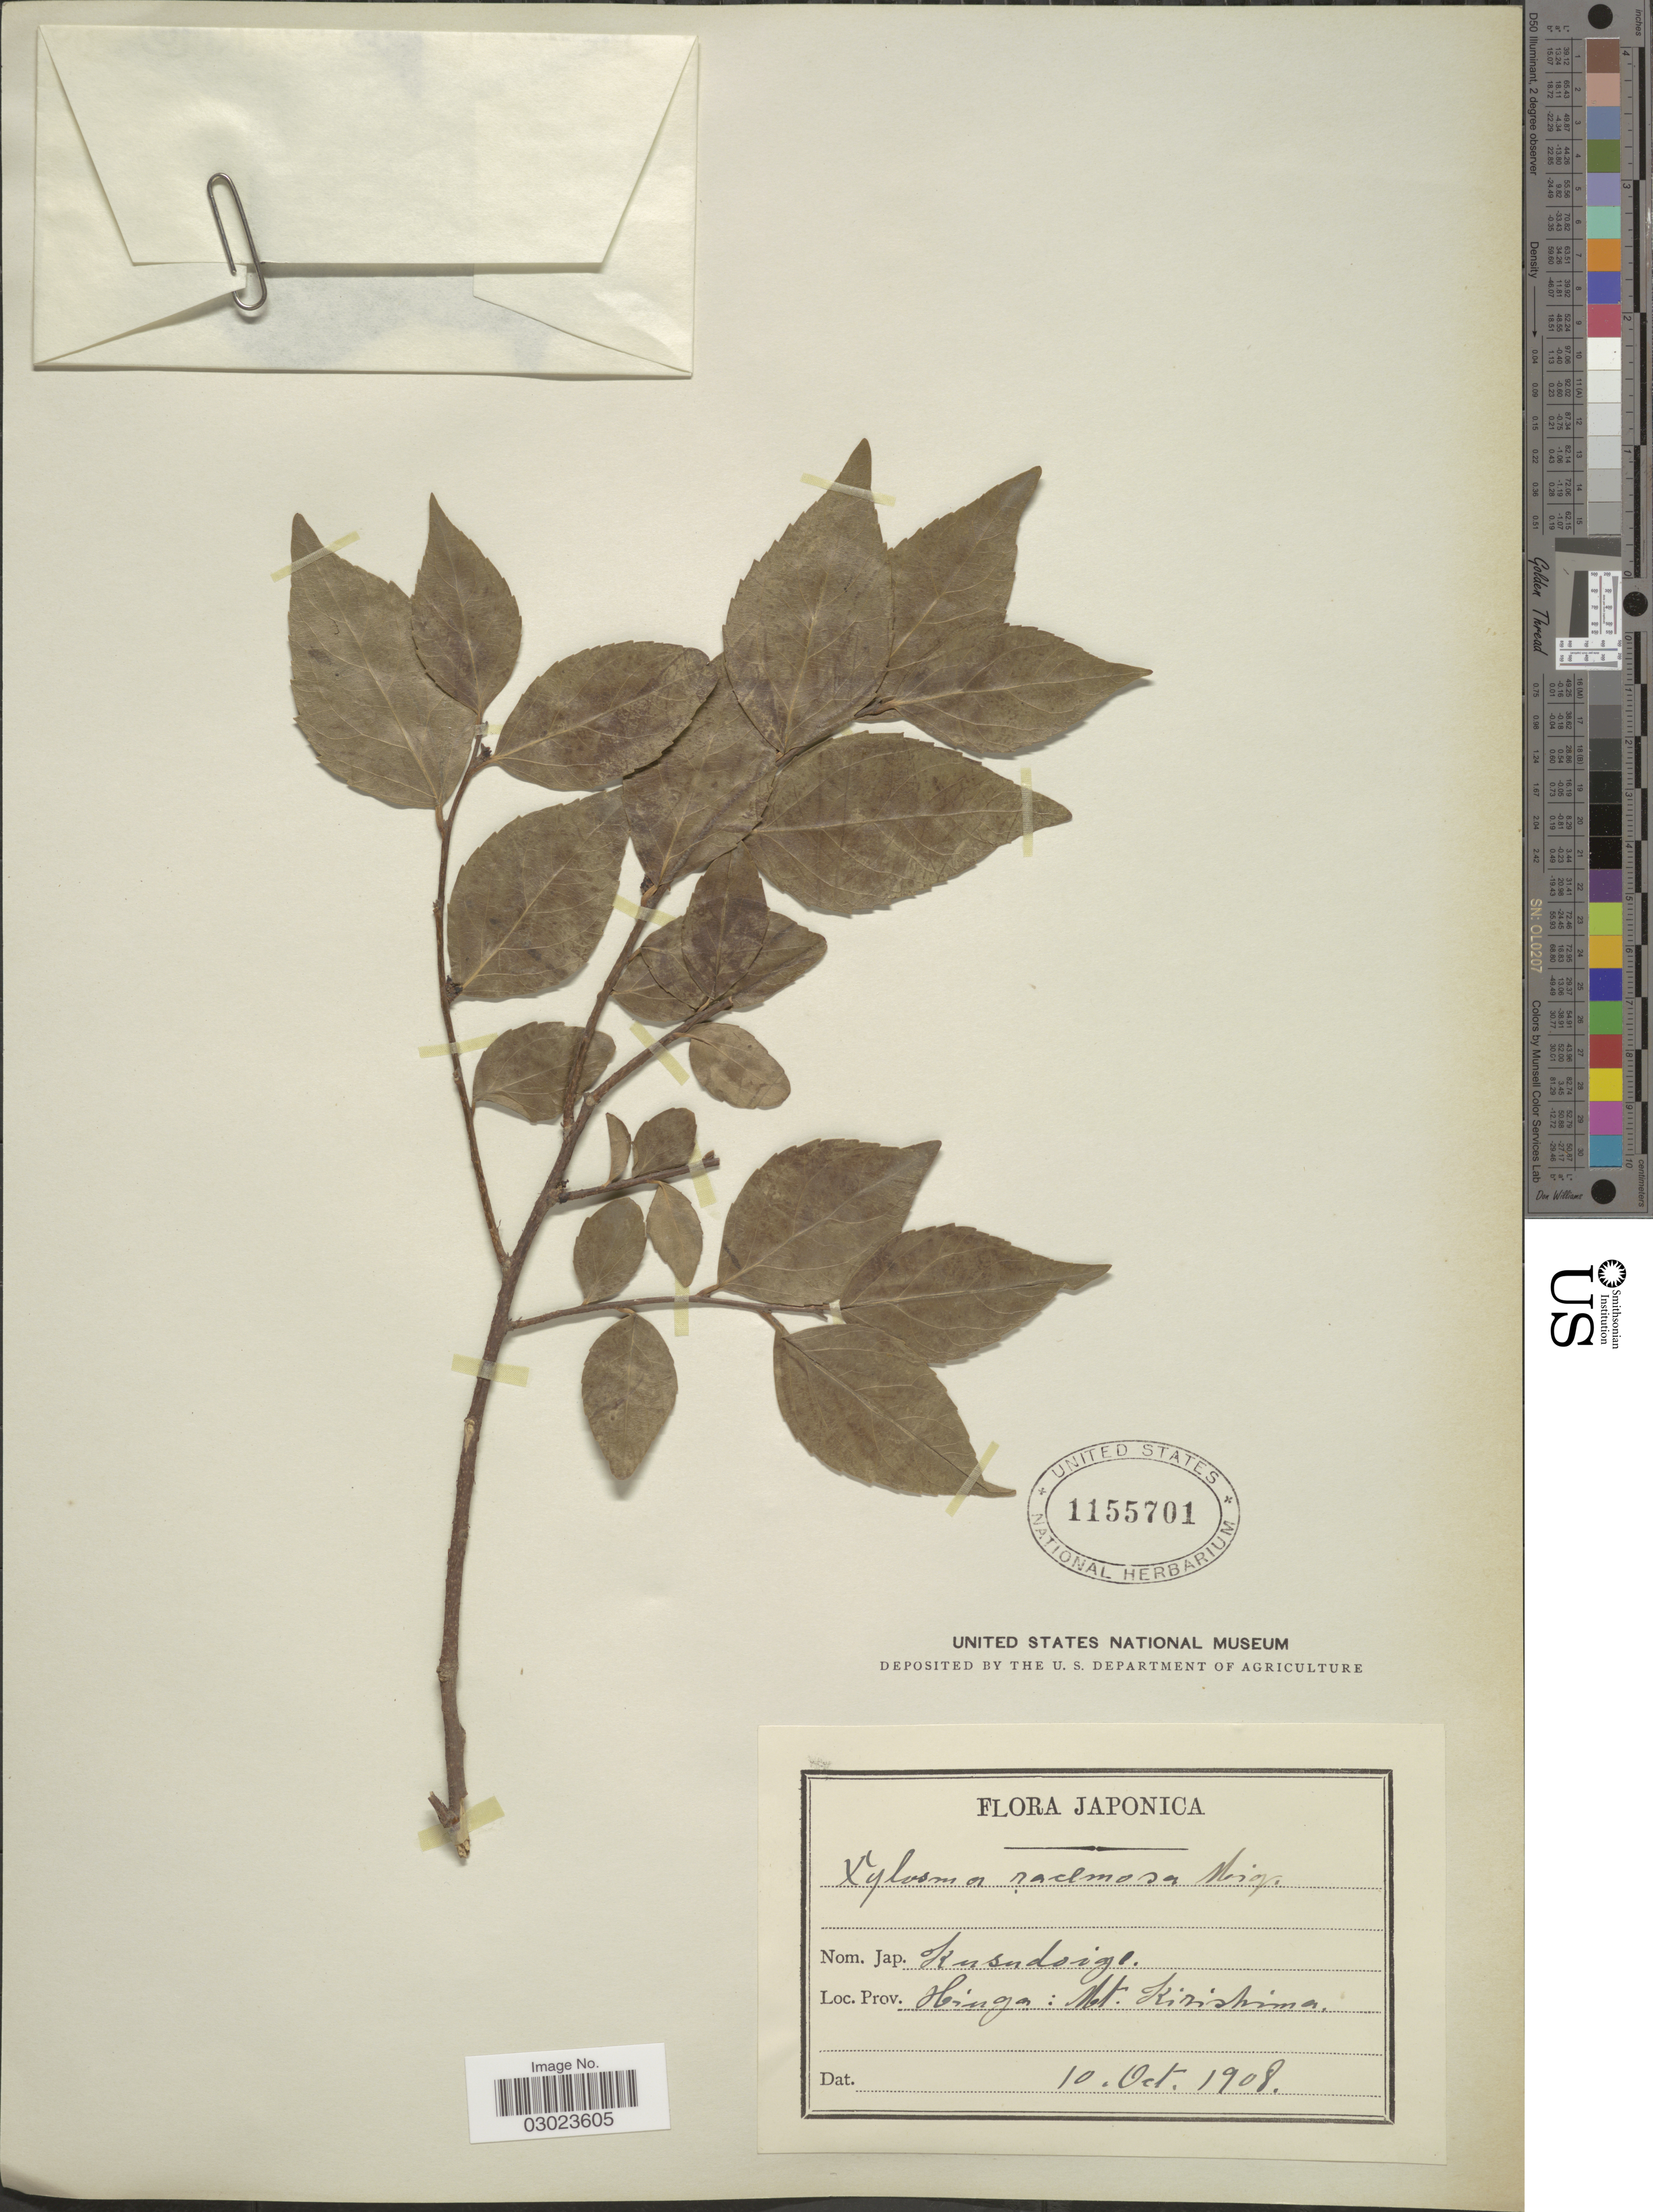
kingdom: Plantae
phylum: Tracheophyta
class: Magnoliopsida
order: Malpighiales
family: Salicaceae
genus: Xylosma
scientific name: Xylosma congesta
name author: (Lour.) Merr.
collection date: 1908-10-10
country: Japan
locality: Prov. Ibinga: Mt. Kirishima.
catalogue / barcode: US 1155701